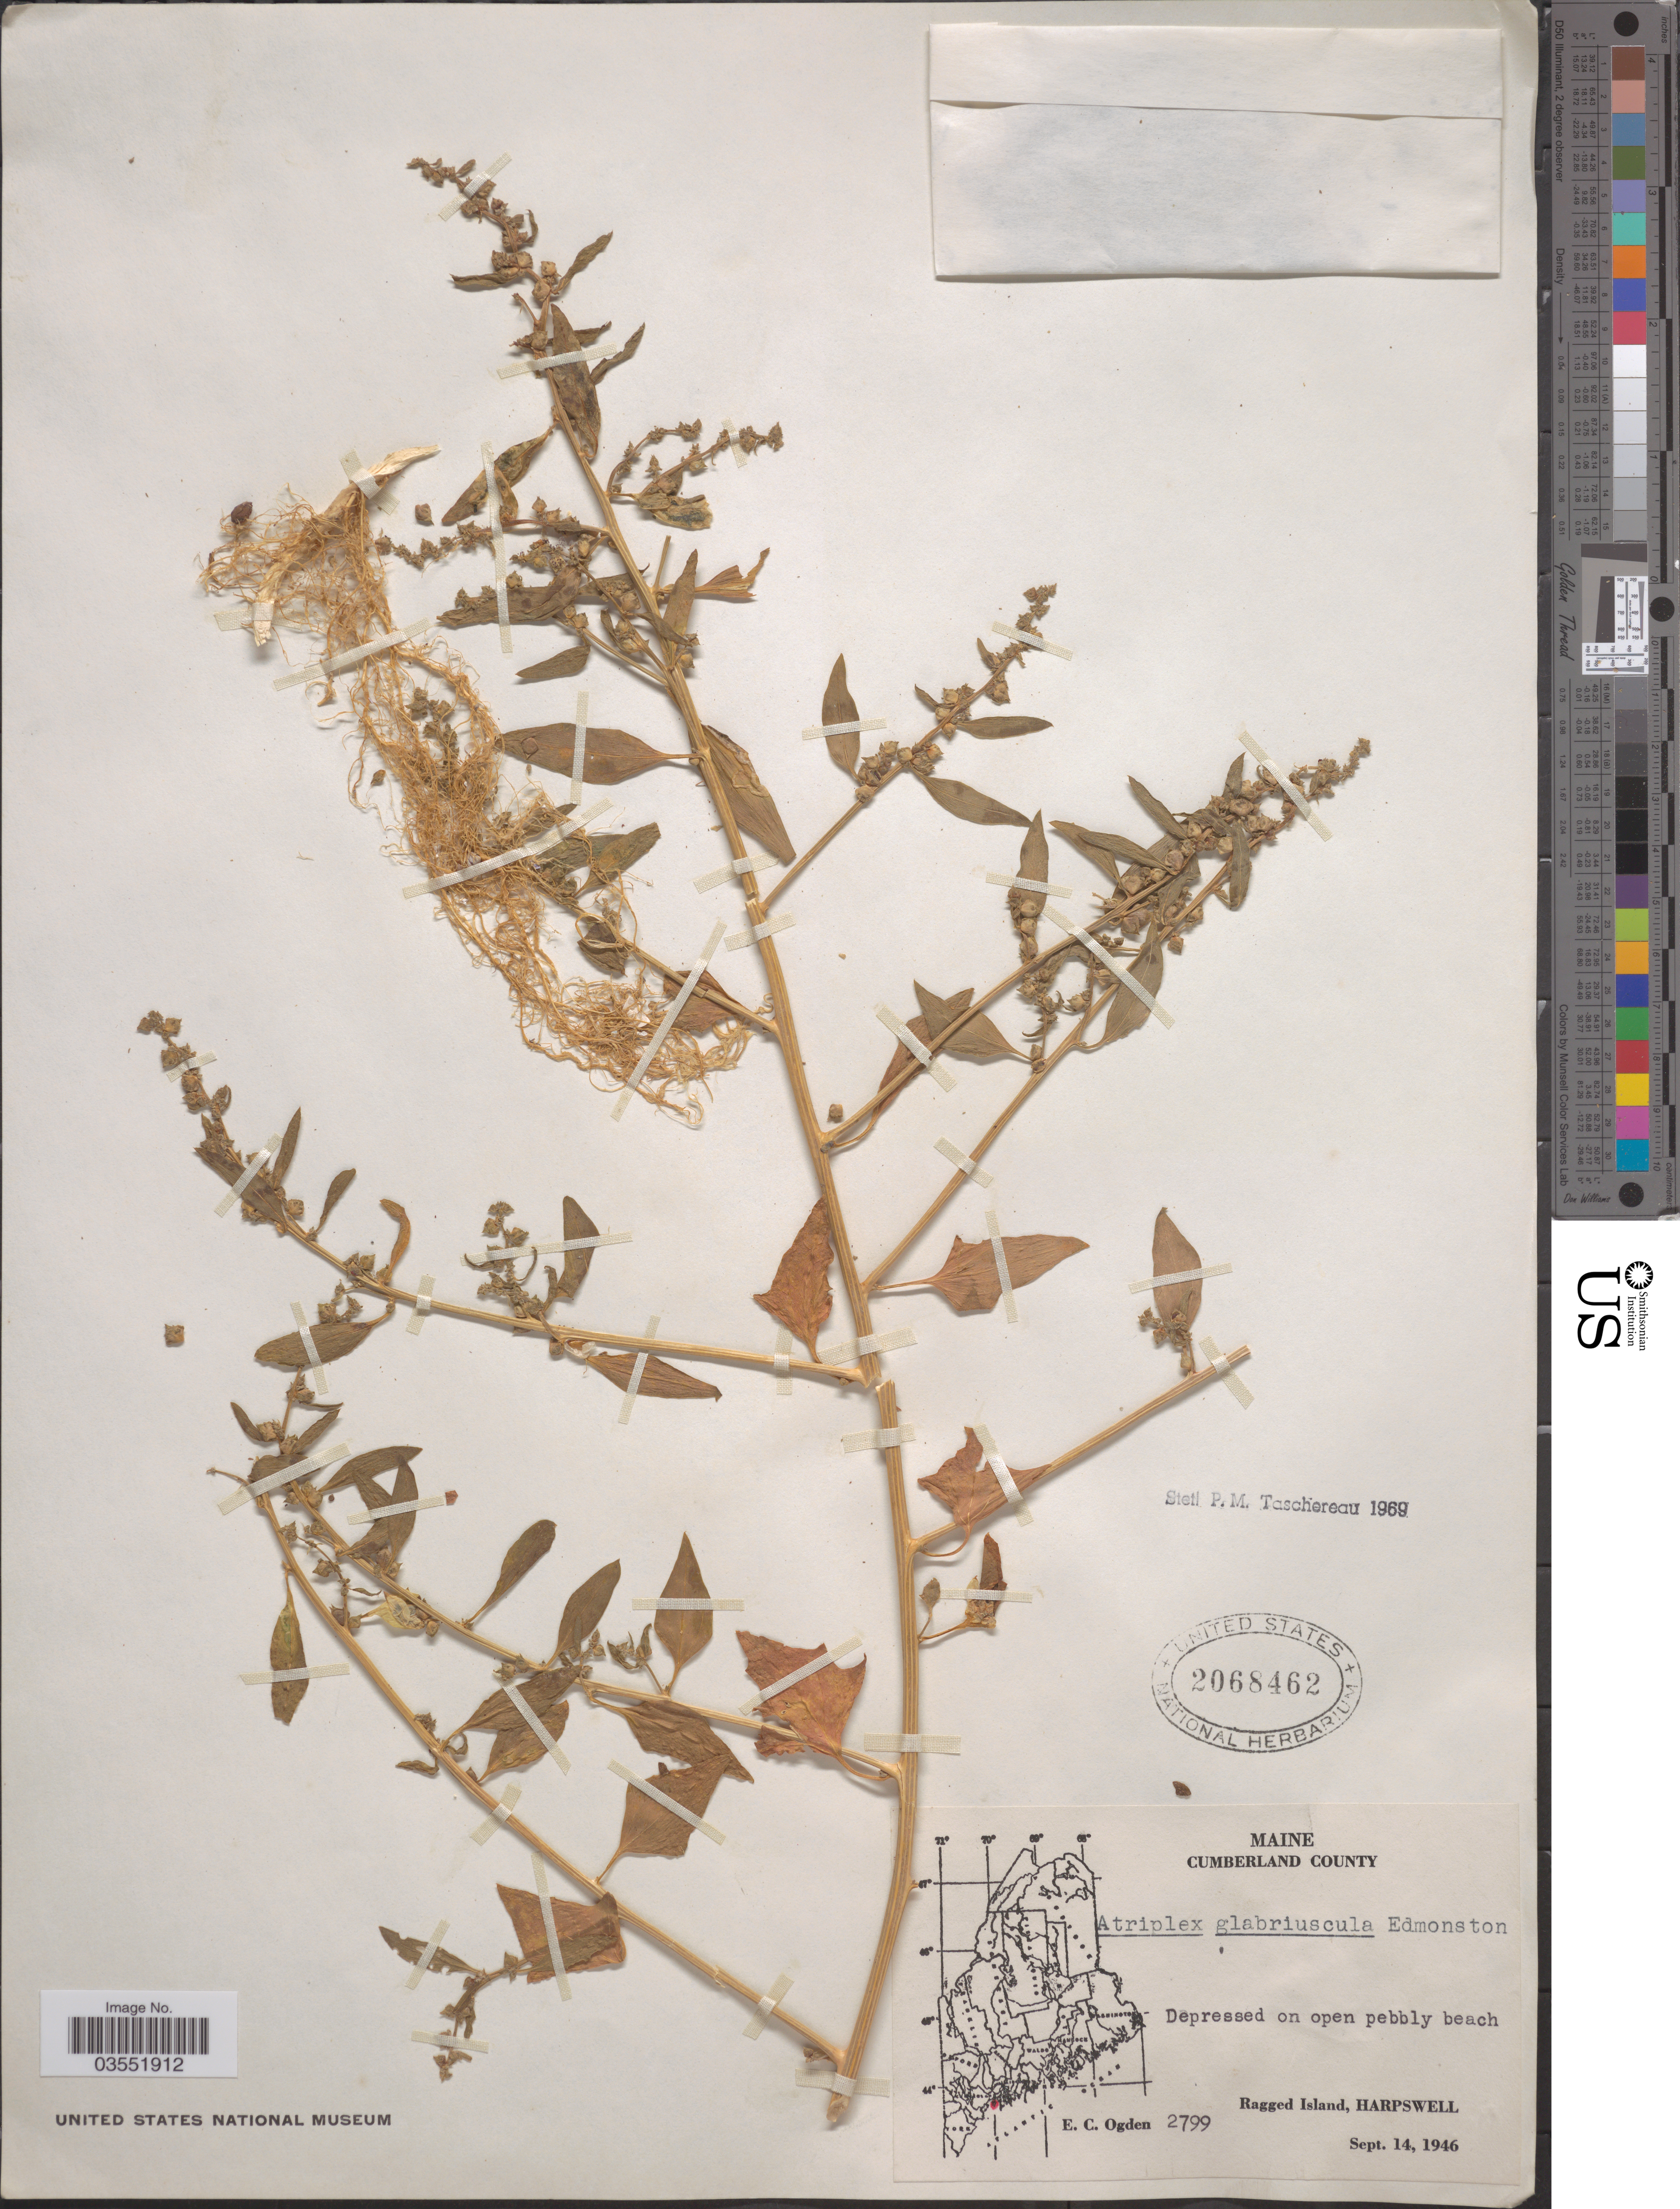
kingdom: Plantae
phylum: Tracheophyta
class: Magnoliopsida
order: Caryophyllales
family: Amaranthaceae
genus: Atriplex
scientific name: Atriplex glabriuscula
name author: Edmondston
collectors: E. Ogden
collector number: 2799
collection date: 1946-09-14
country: United States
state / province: Maine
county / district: Cumberland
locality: Cumberland County. Ragged Island, Harpswell.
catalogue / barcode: US 2068462